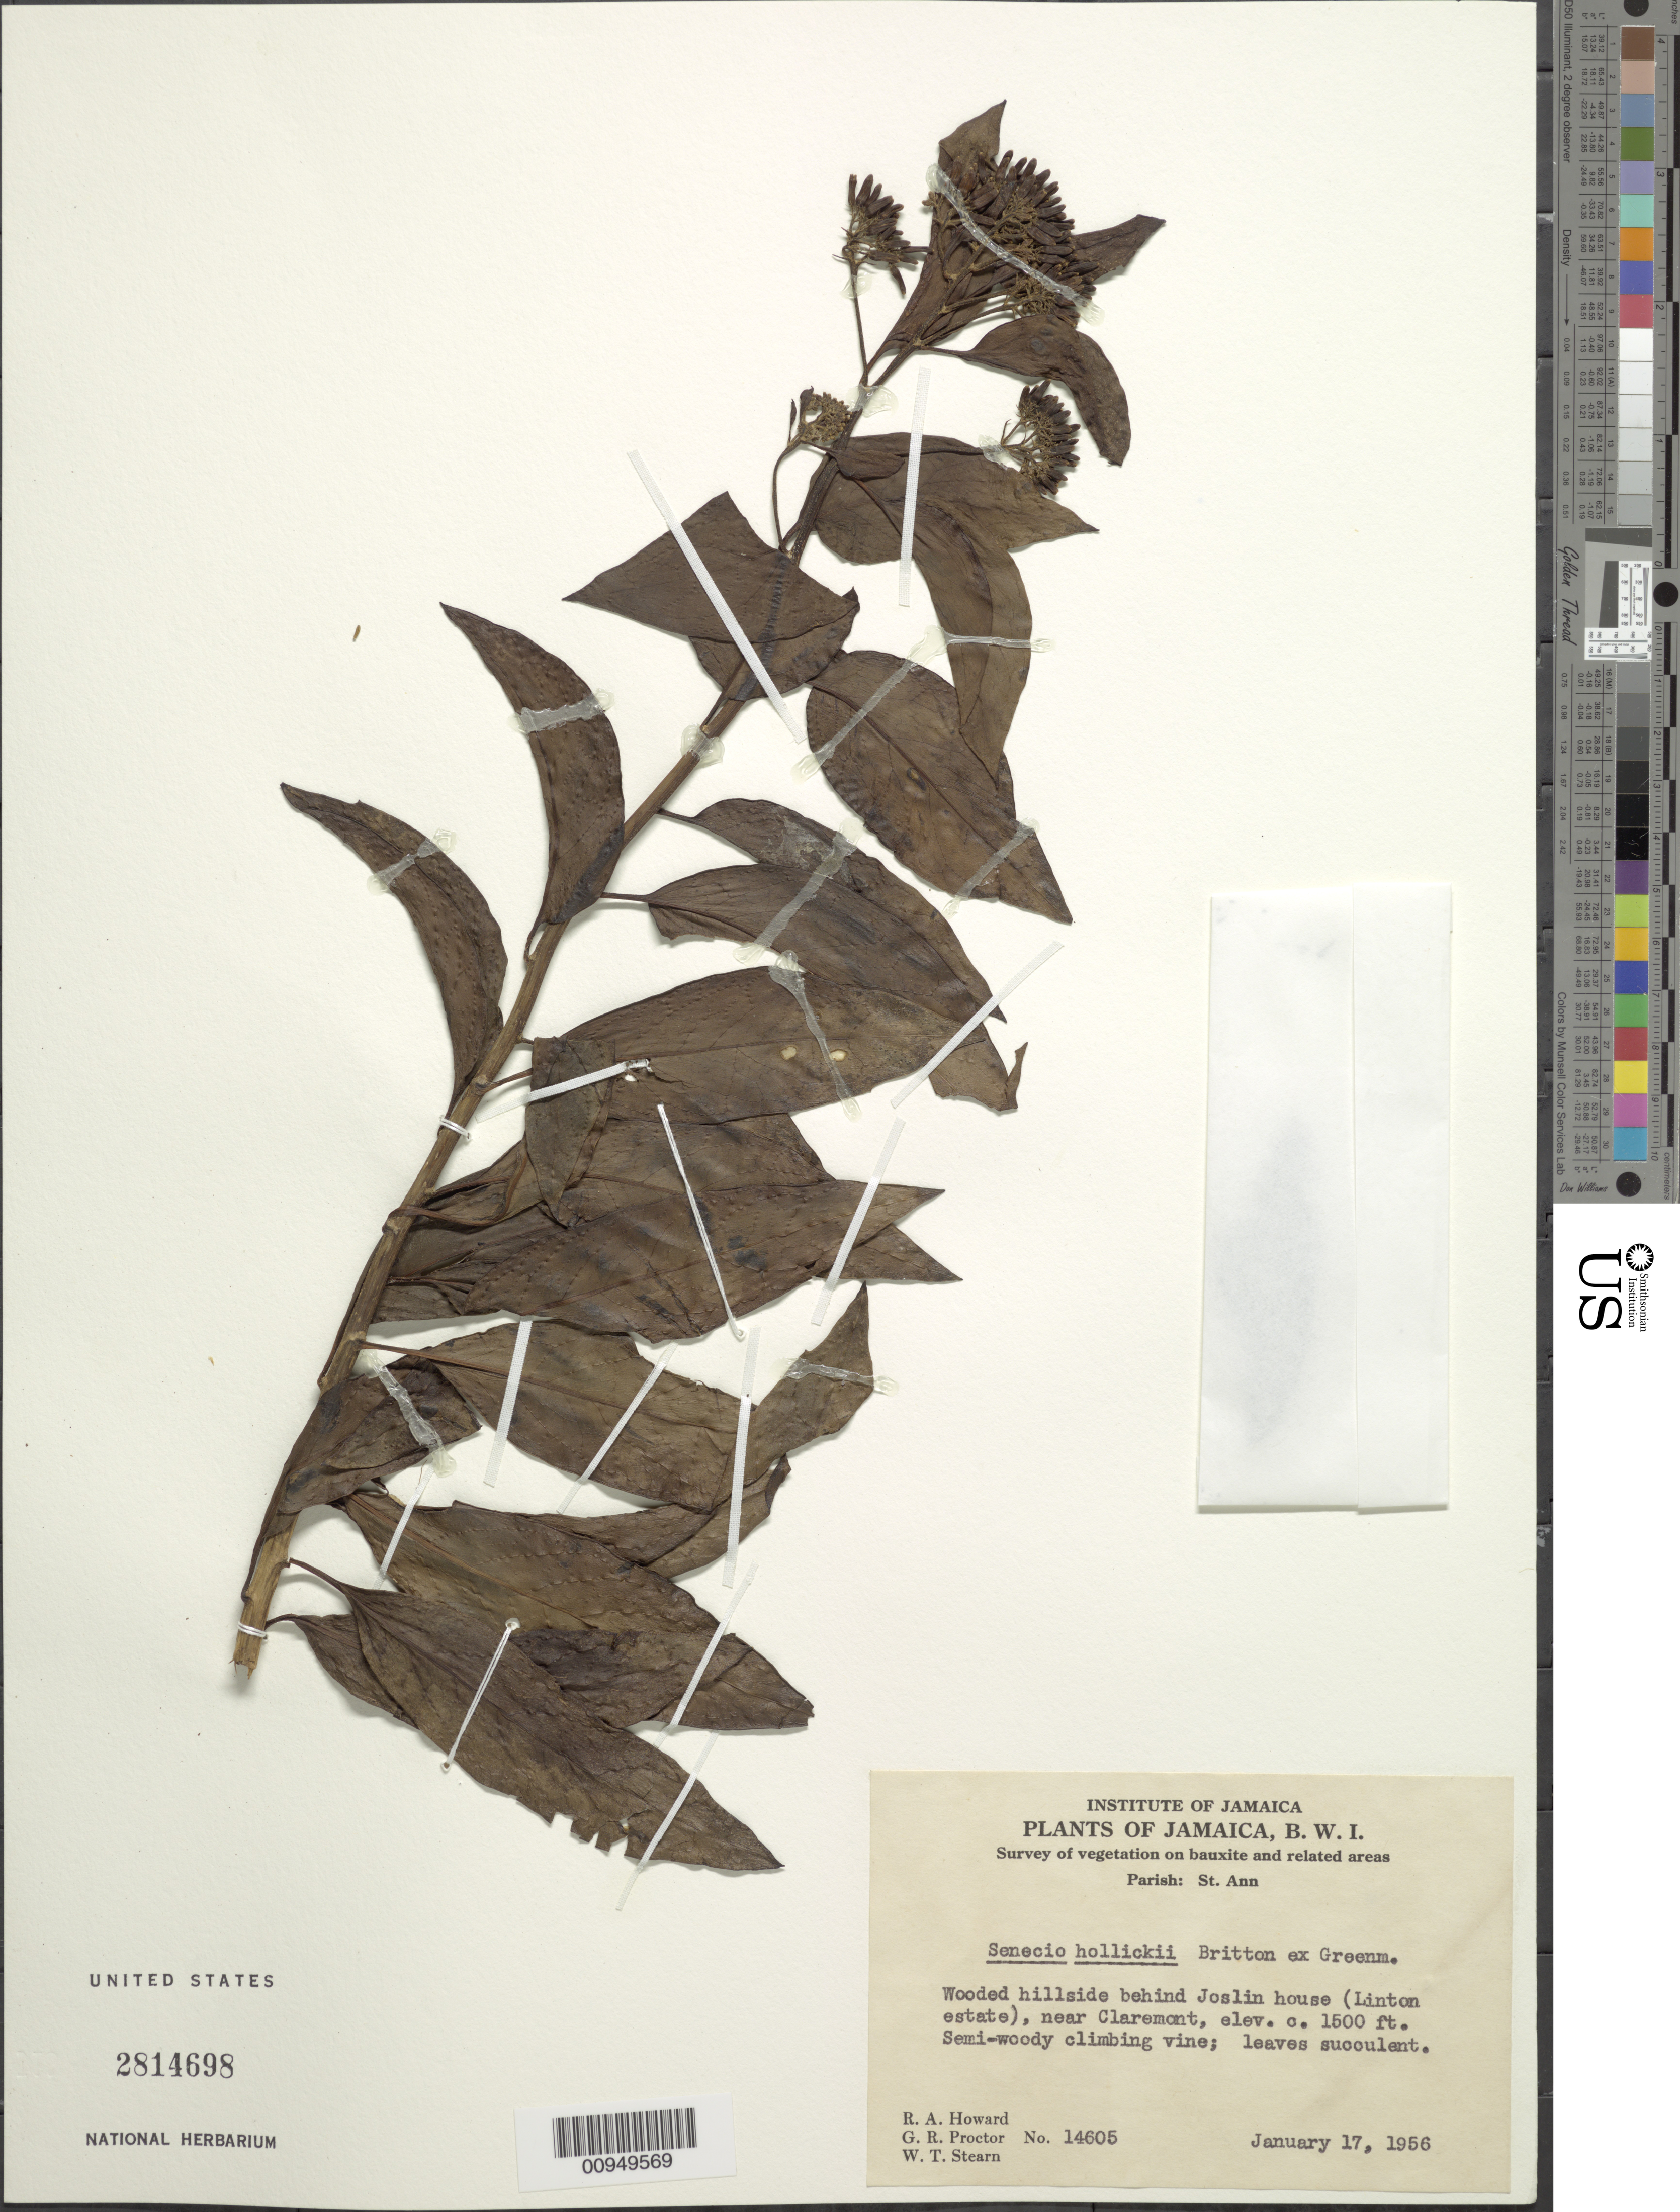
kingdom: Plantae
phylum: Tracheophyta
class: Magnoliopsida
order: Asterales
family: Asteraceae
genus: Odontocline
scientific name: Odontocline hollickii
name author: (Britton ex Greenm.) B. Nord.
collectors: R. A. Howard, G. R. Proctor & W. T. Stearn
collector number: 14605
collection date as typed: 17 Jan 1956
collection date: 1956-01-17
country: Jamaica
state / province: Saint Ann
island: Jamaica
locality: Wooded hillside behind Joslin House (Linton Estate), near Claremont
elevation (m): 457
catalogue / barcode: US 2814698